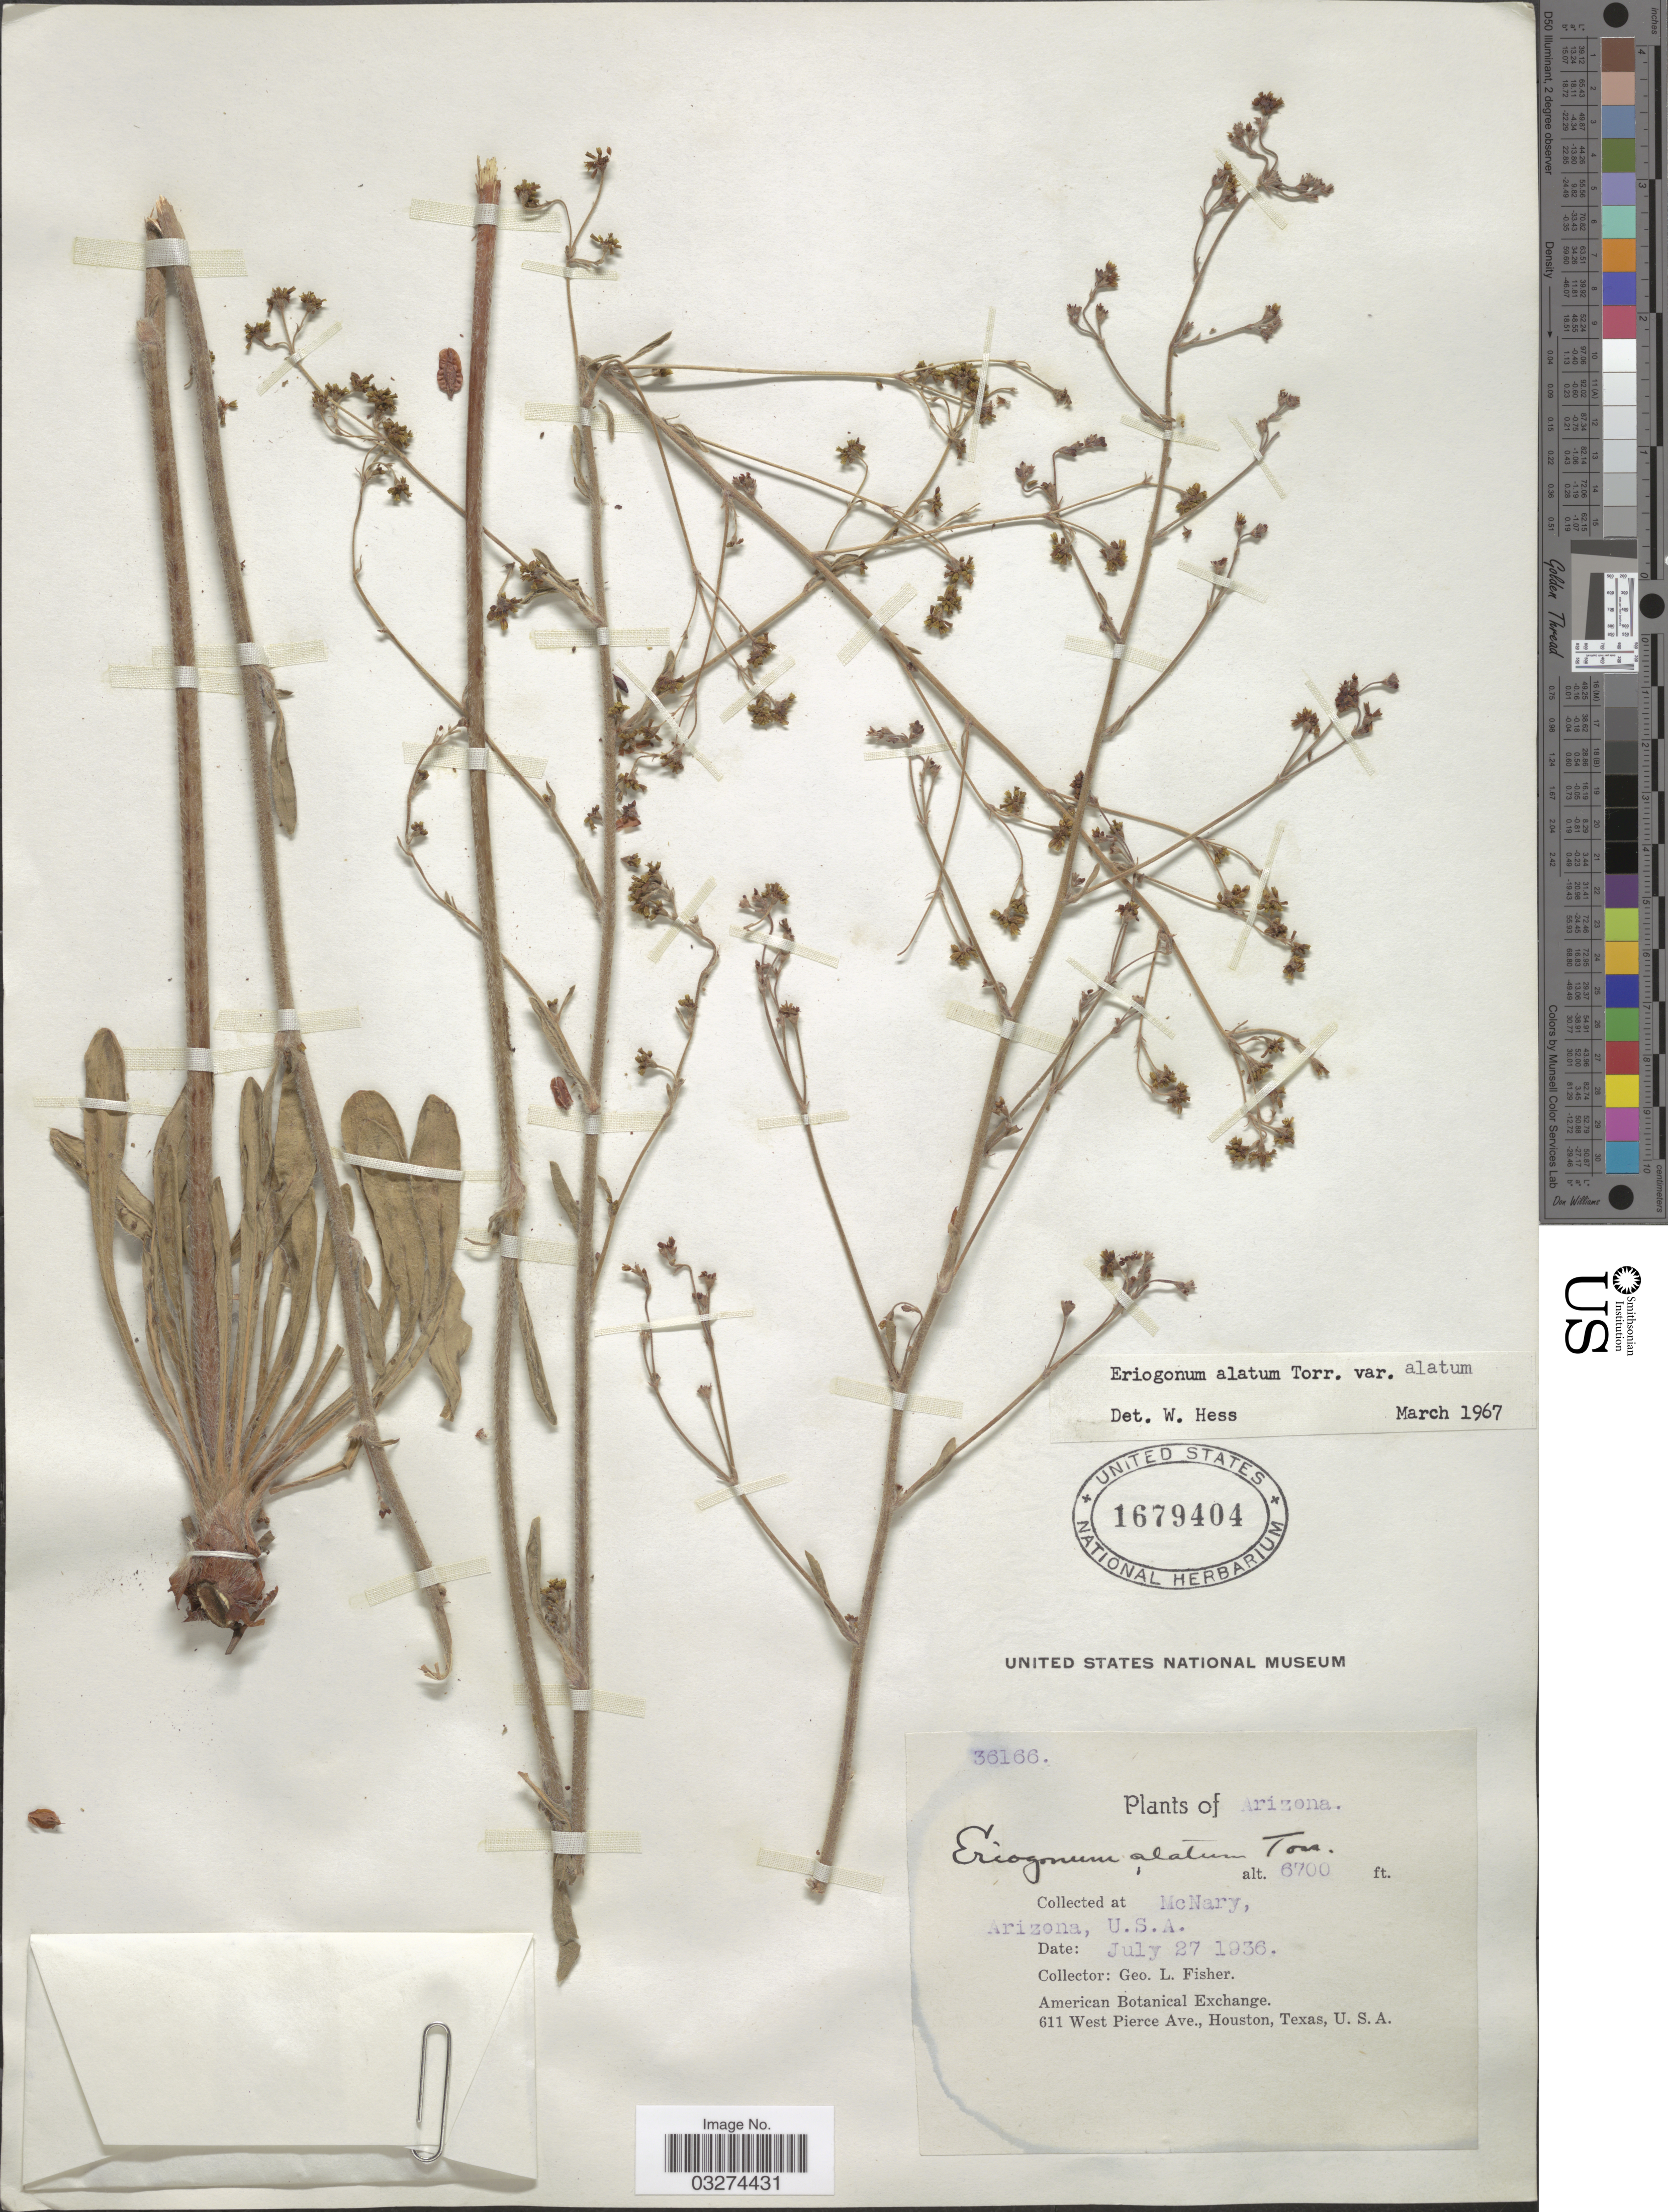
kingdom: Plantae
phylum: Tracheophyta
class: Magnoliopsida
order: Caryophyllales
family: Polygonaceae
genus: Eriogonum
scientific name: Eriogonum alatum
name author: Torr.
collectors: G. L. Fisher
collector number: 36166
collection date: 1936-07-27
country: United States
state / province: Arizona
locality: McNary.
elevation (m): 2042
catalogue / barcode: US 1679404